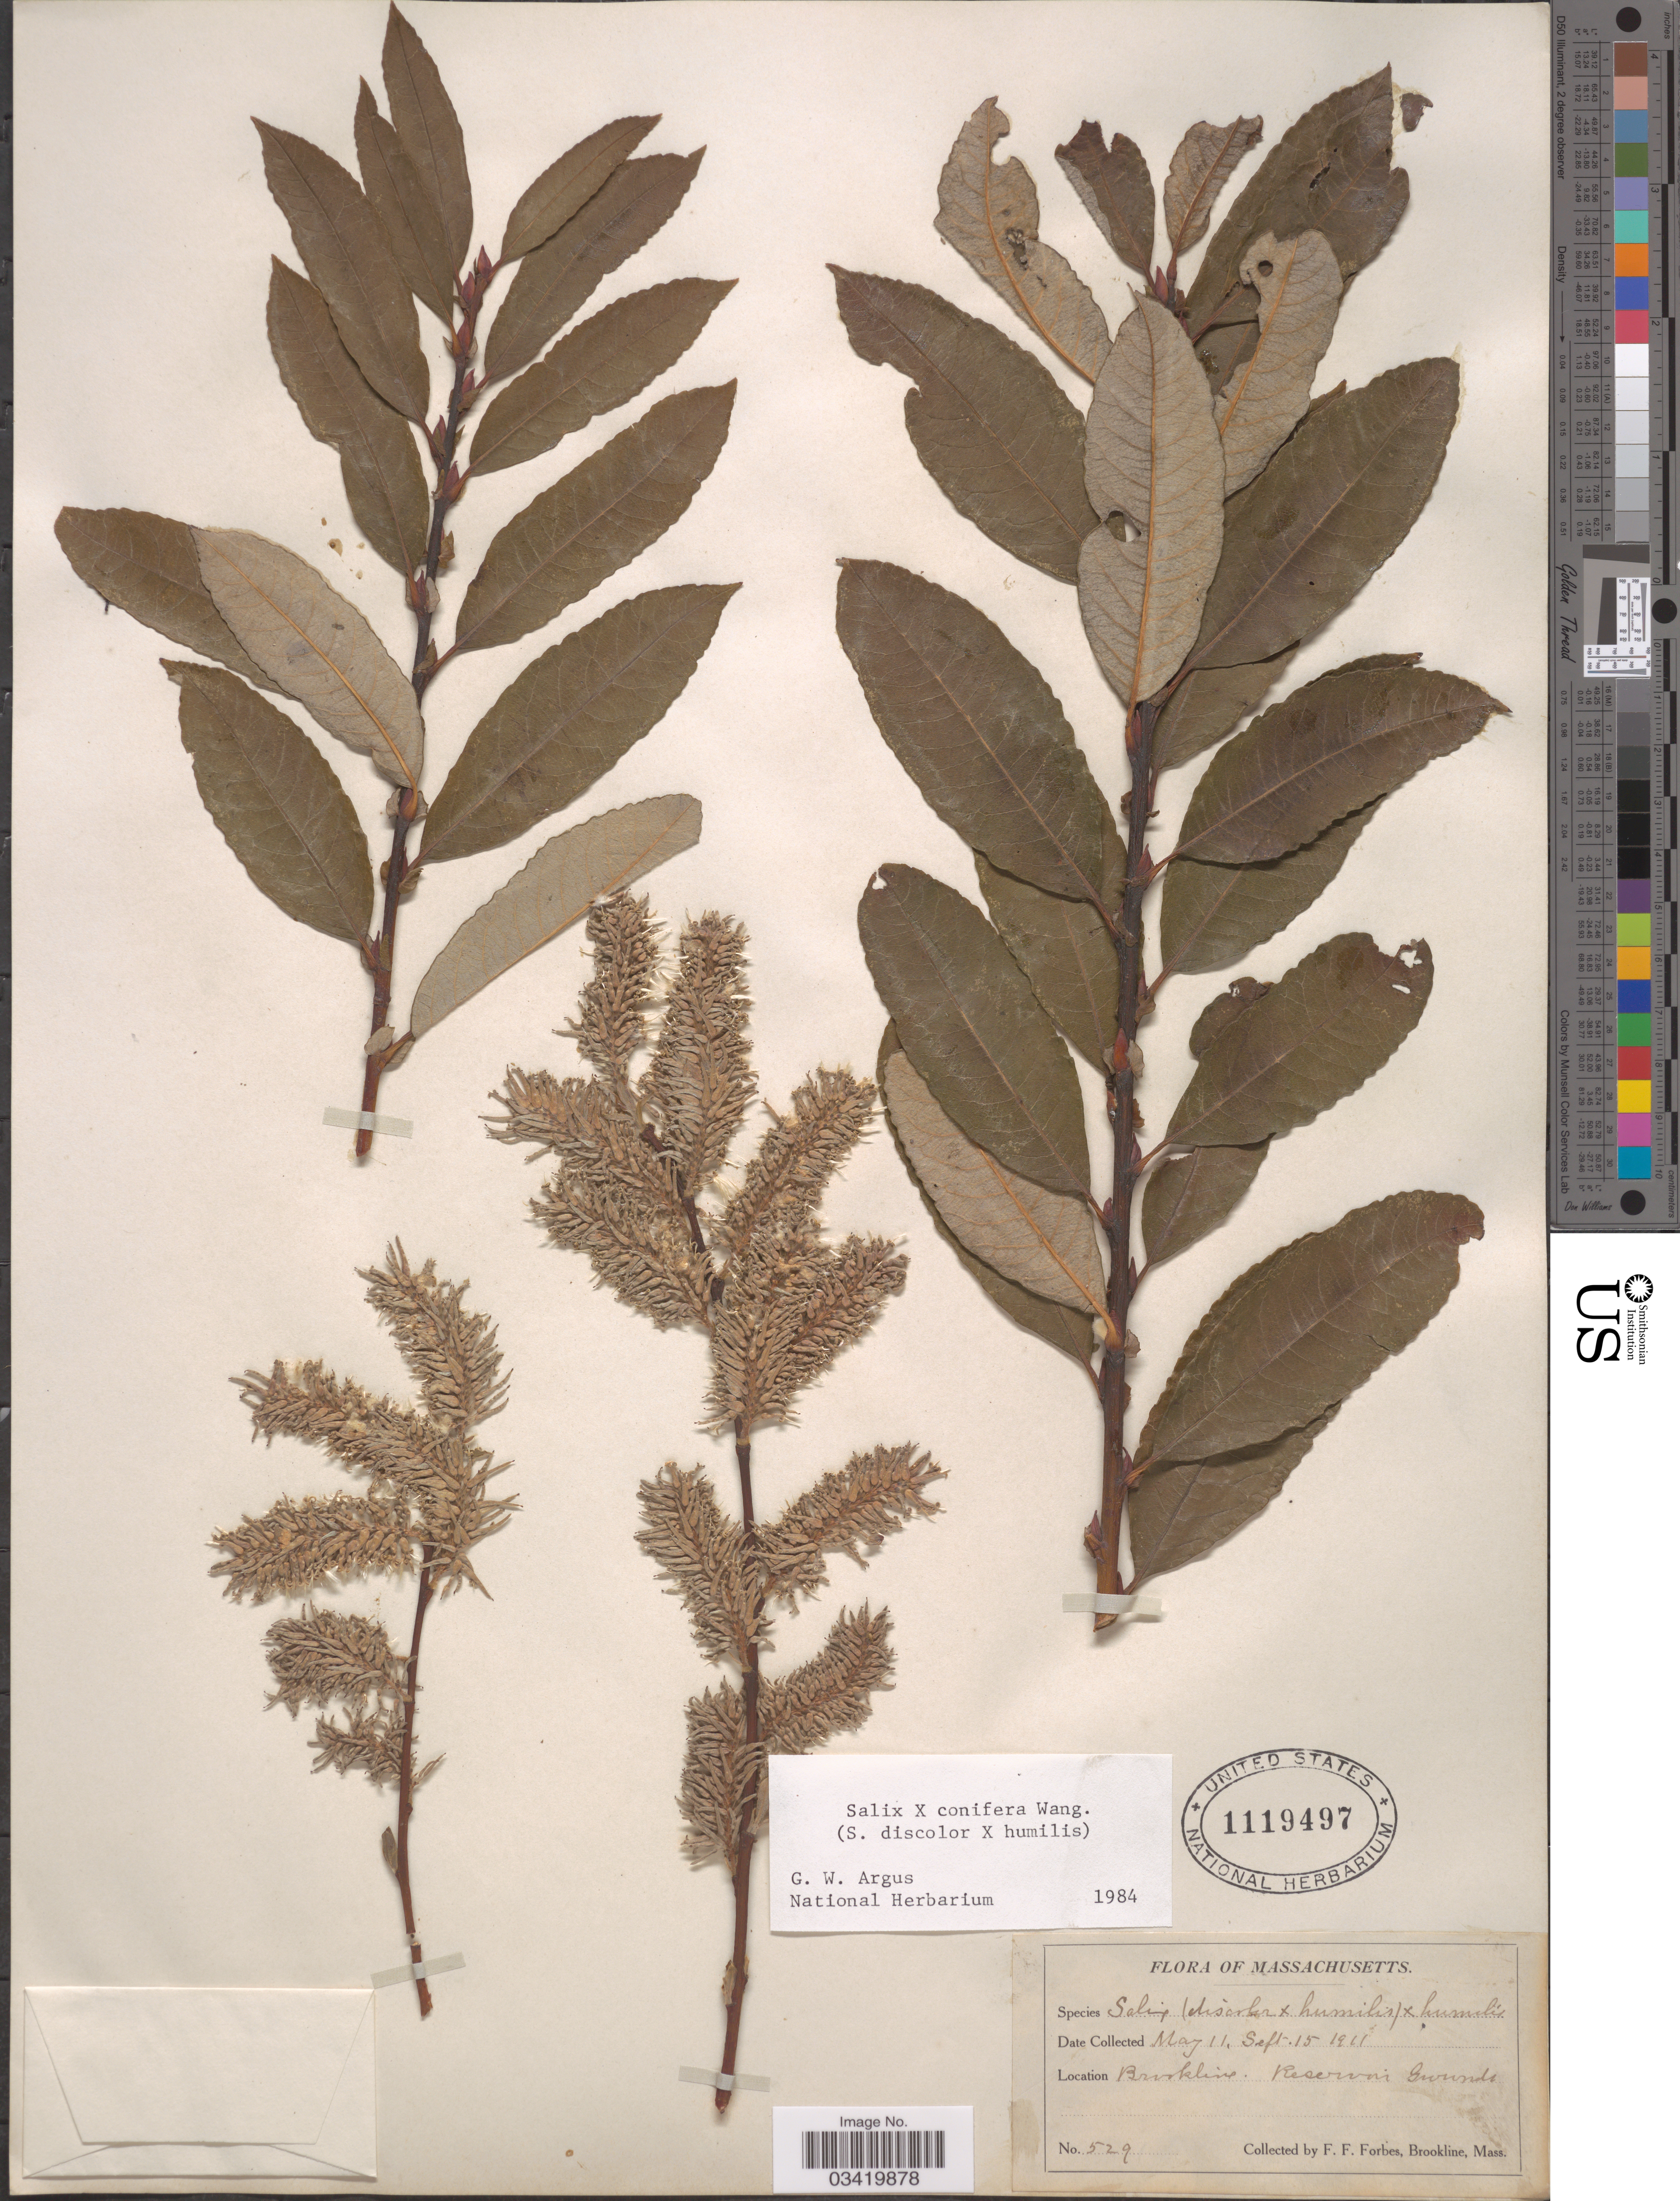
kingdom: Plantae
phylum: Tracheophyta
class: Magnoliopsida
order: Malpighiales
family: Salicaceae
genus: Salix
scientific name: Salix x conifera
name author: Wangenh.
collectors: F. Forbes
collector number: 529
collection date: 1911-05-11/1911-09-15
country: United States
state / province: Massachusetts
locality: Brookline. Reservoir Grounds.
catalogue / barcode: US 1119497